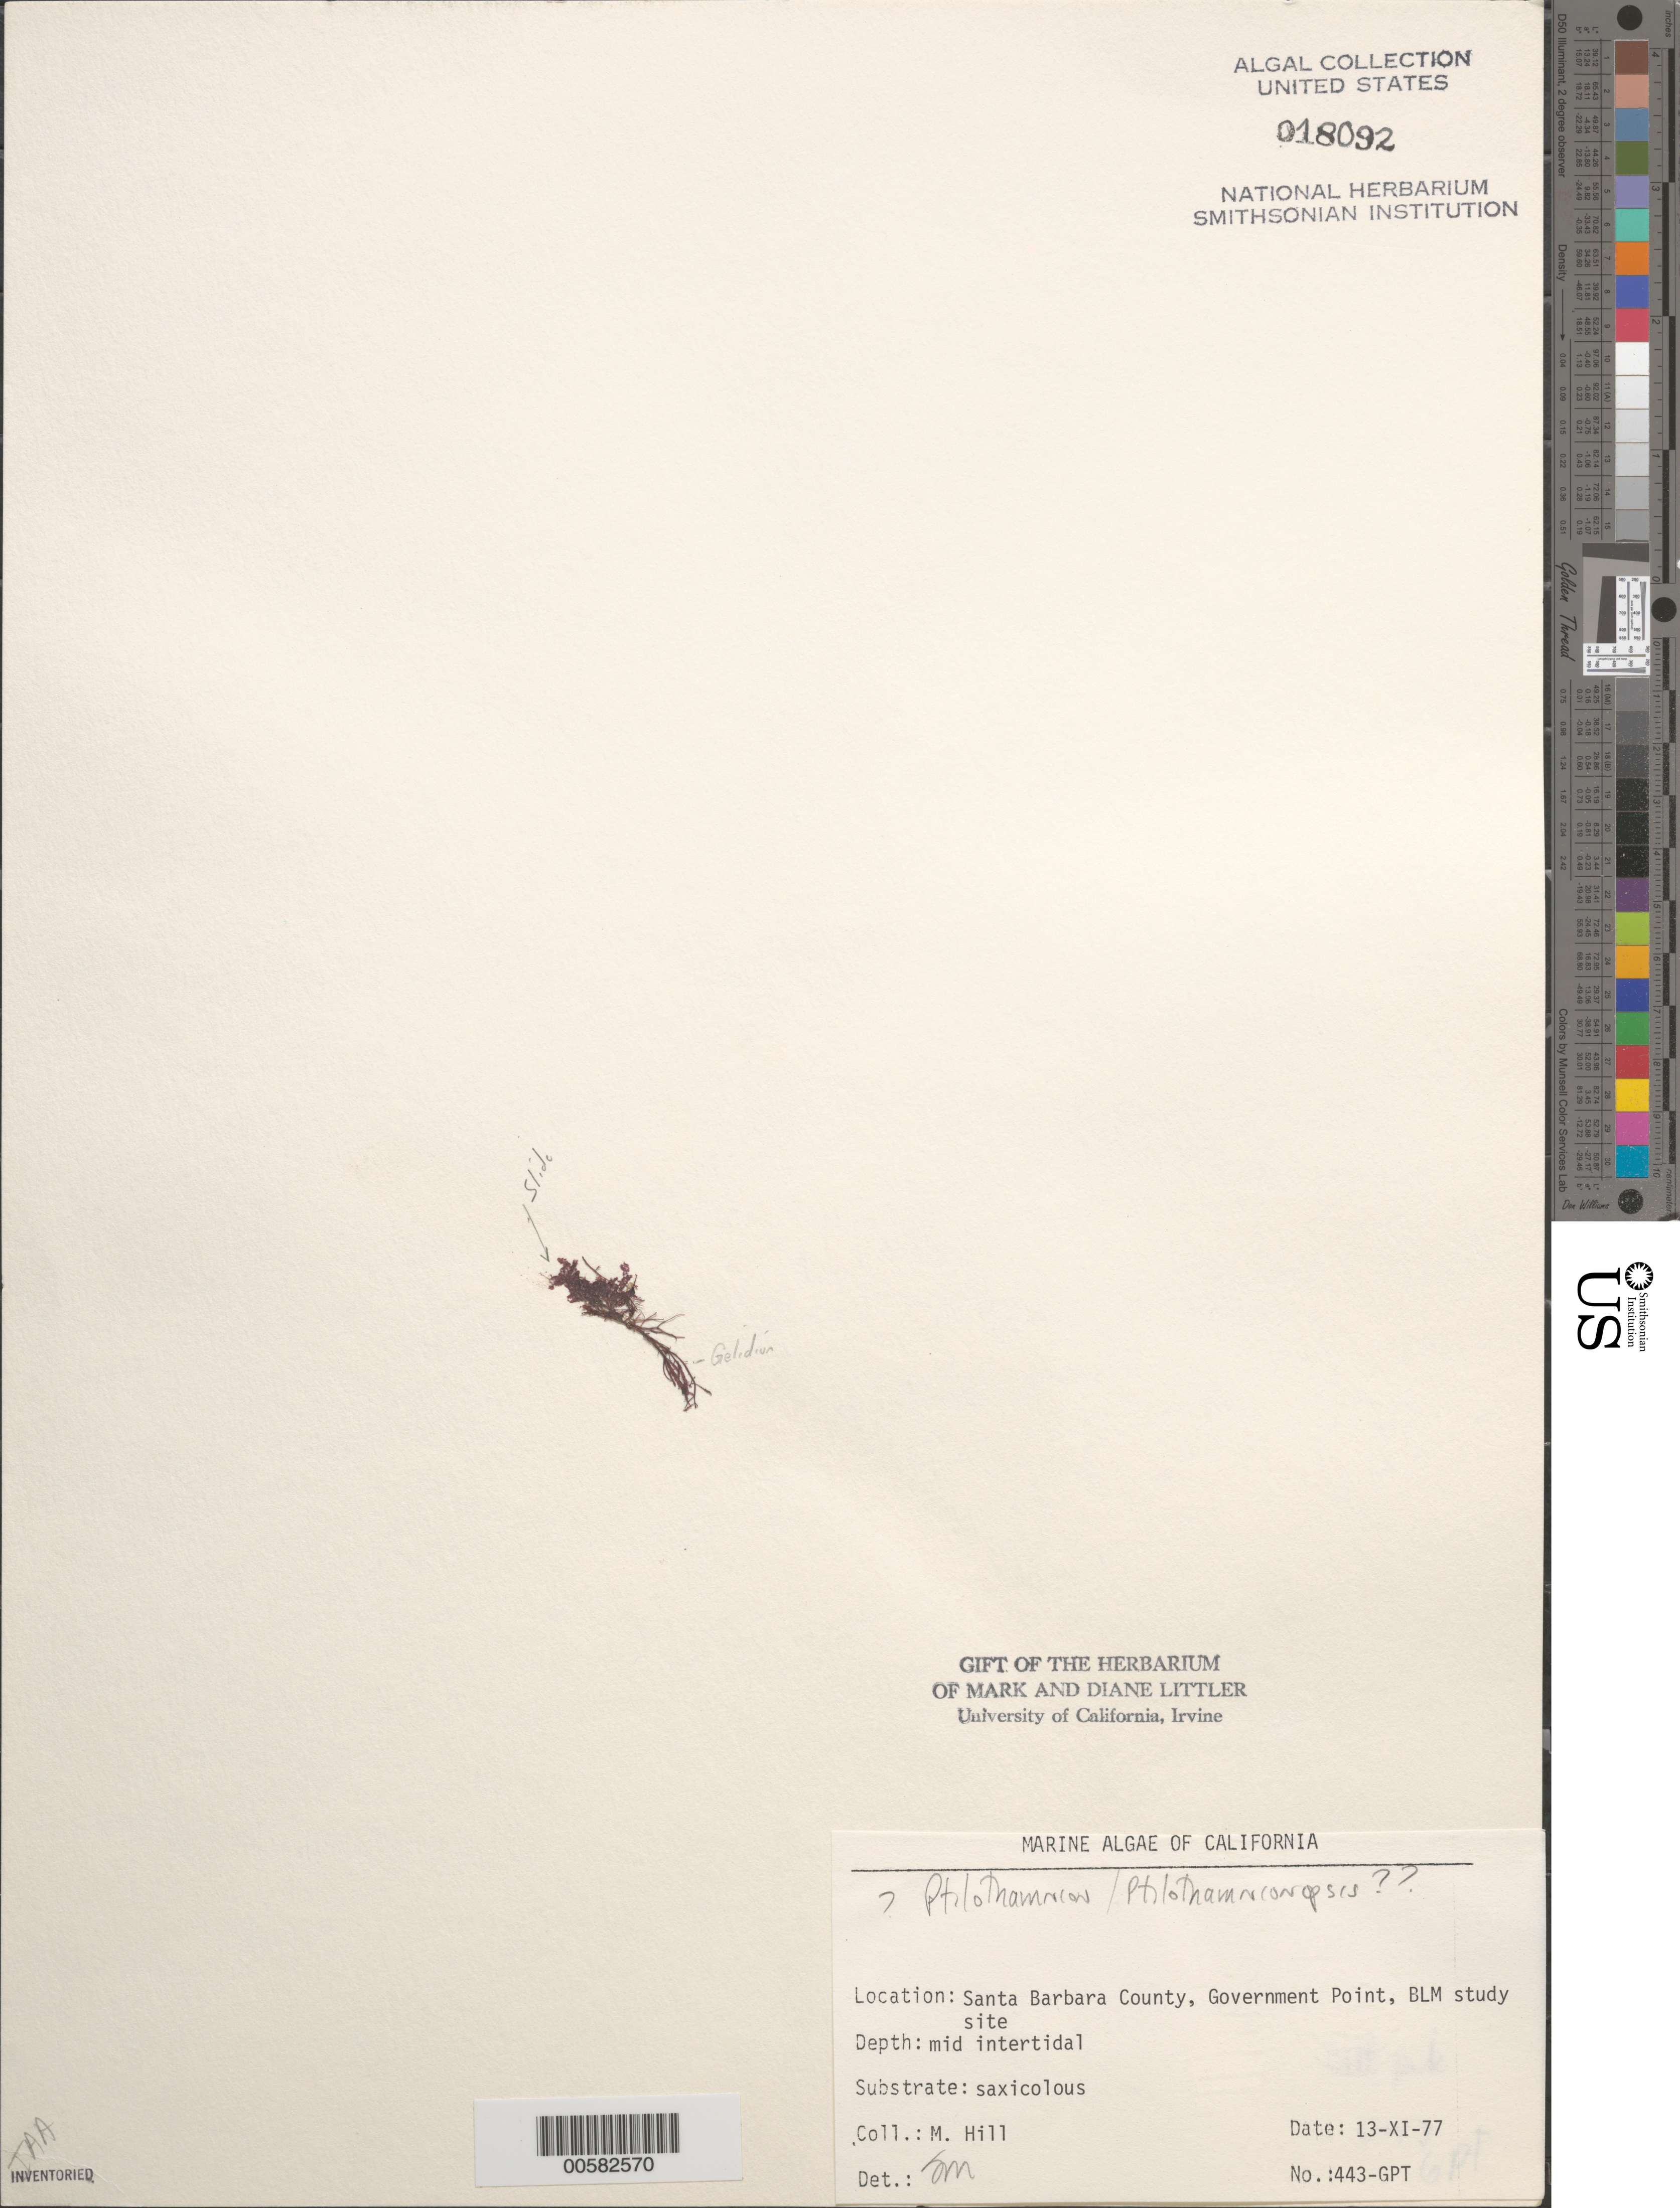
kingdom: Plantae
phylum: Rhodophyta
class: Florideophyceae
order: Ceramiales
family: Wrangeliaceae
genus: Ptilothamnion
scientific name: Ptilothamnion sp.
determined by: Murray, S. N.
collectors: M. Hill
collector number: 443-gpt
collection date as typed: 13 Nov 1977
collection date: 1977-11-13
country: United States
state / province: California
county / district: Santa Barbara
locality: Government Point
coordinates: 34 26'31"N, 120 24'06"W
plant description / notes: BLM-SOCALBIGHT Rocky Intertidal Survey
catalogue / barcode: US 18092